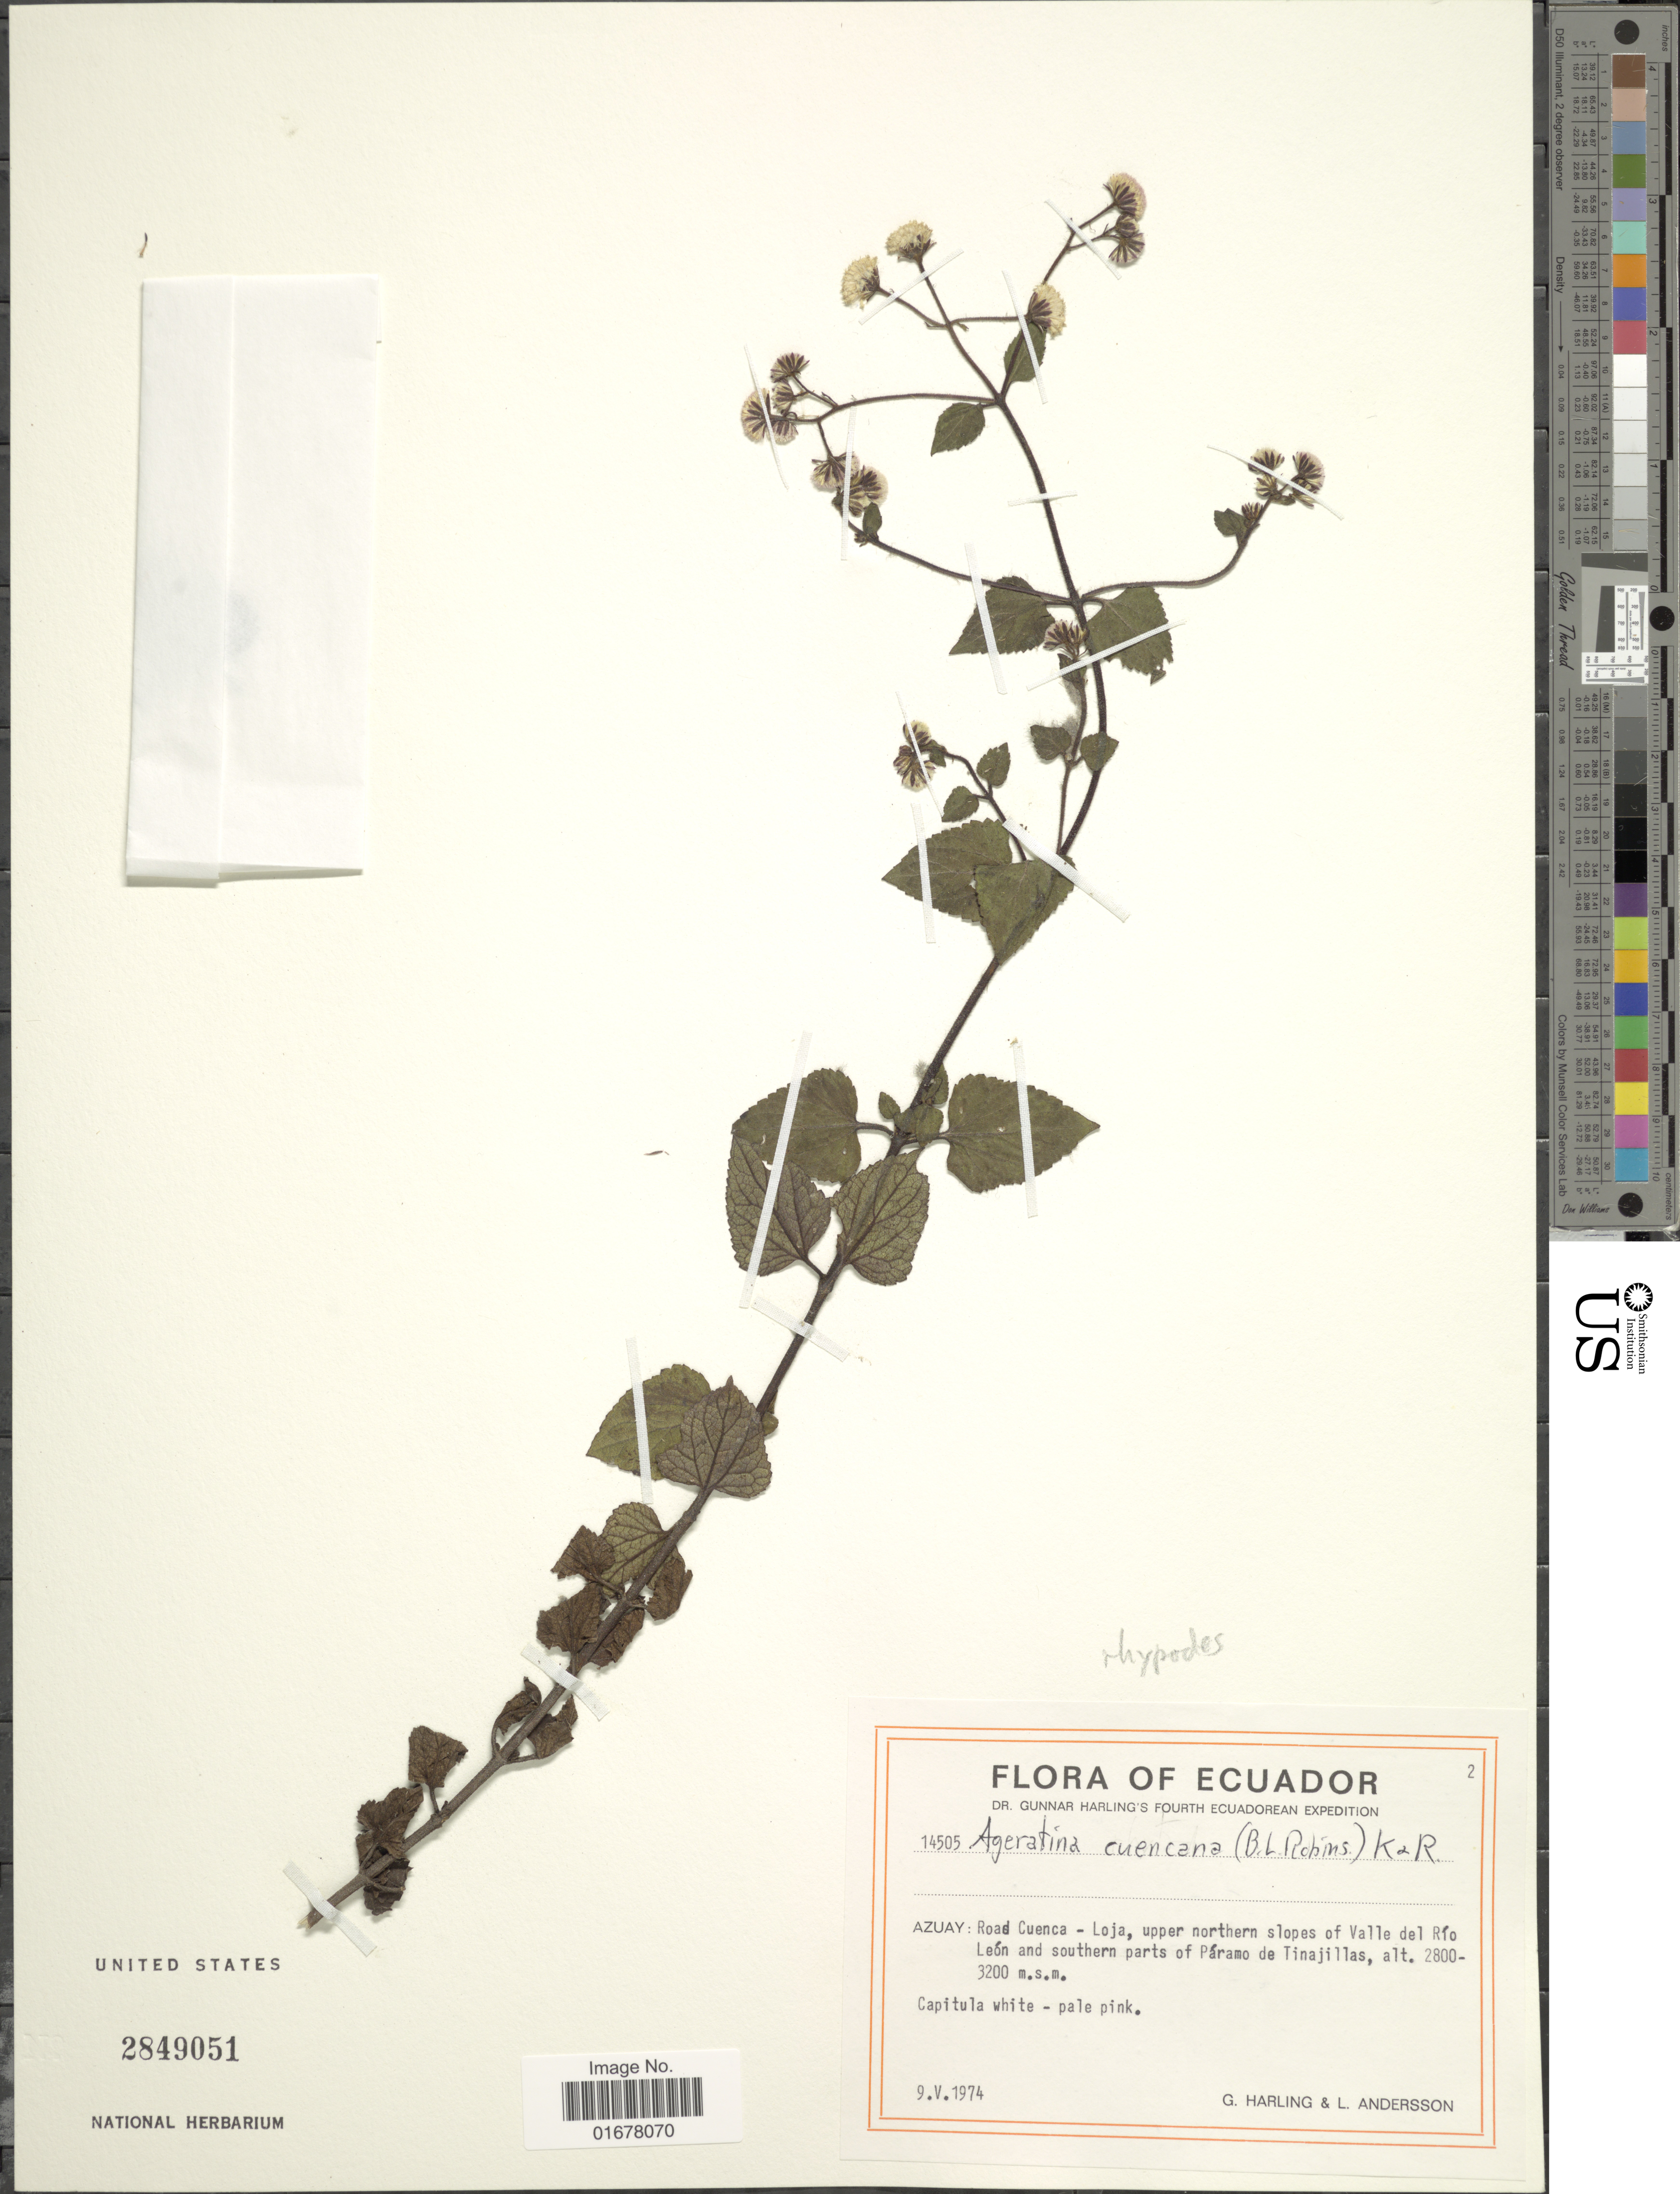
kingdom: Plantae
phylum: Tracheophyta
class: Magnoliopsida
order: Asterales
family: Asteraceae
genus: Ageratina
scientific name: Ageratina rhypodes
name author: (B.L. Rob.) R.M. King & H. Rob.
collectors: G. Harling & L. Andersson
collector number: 14505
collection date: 1974-05-09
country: Ecuador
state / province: Azuay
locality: Azuay: Road Cuenca - Loja, upper northern slopes of Valle del Rio Leon and southern parts of Paramo de Tinajillas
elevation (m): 2800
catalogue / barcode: US 2849051